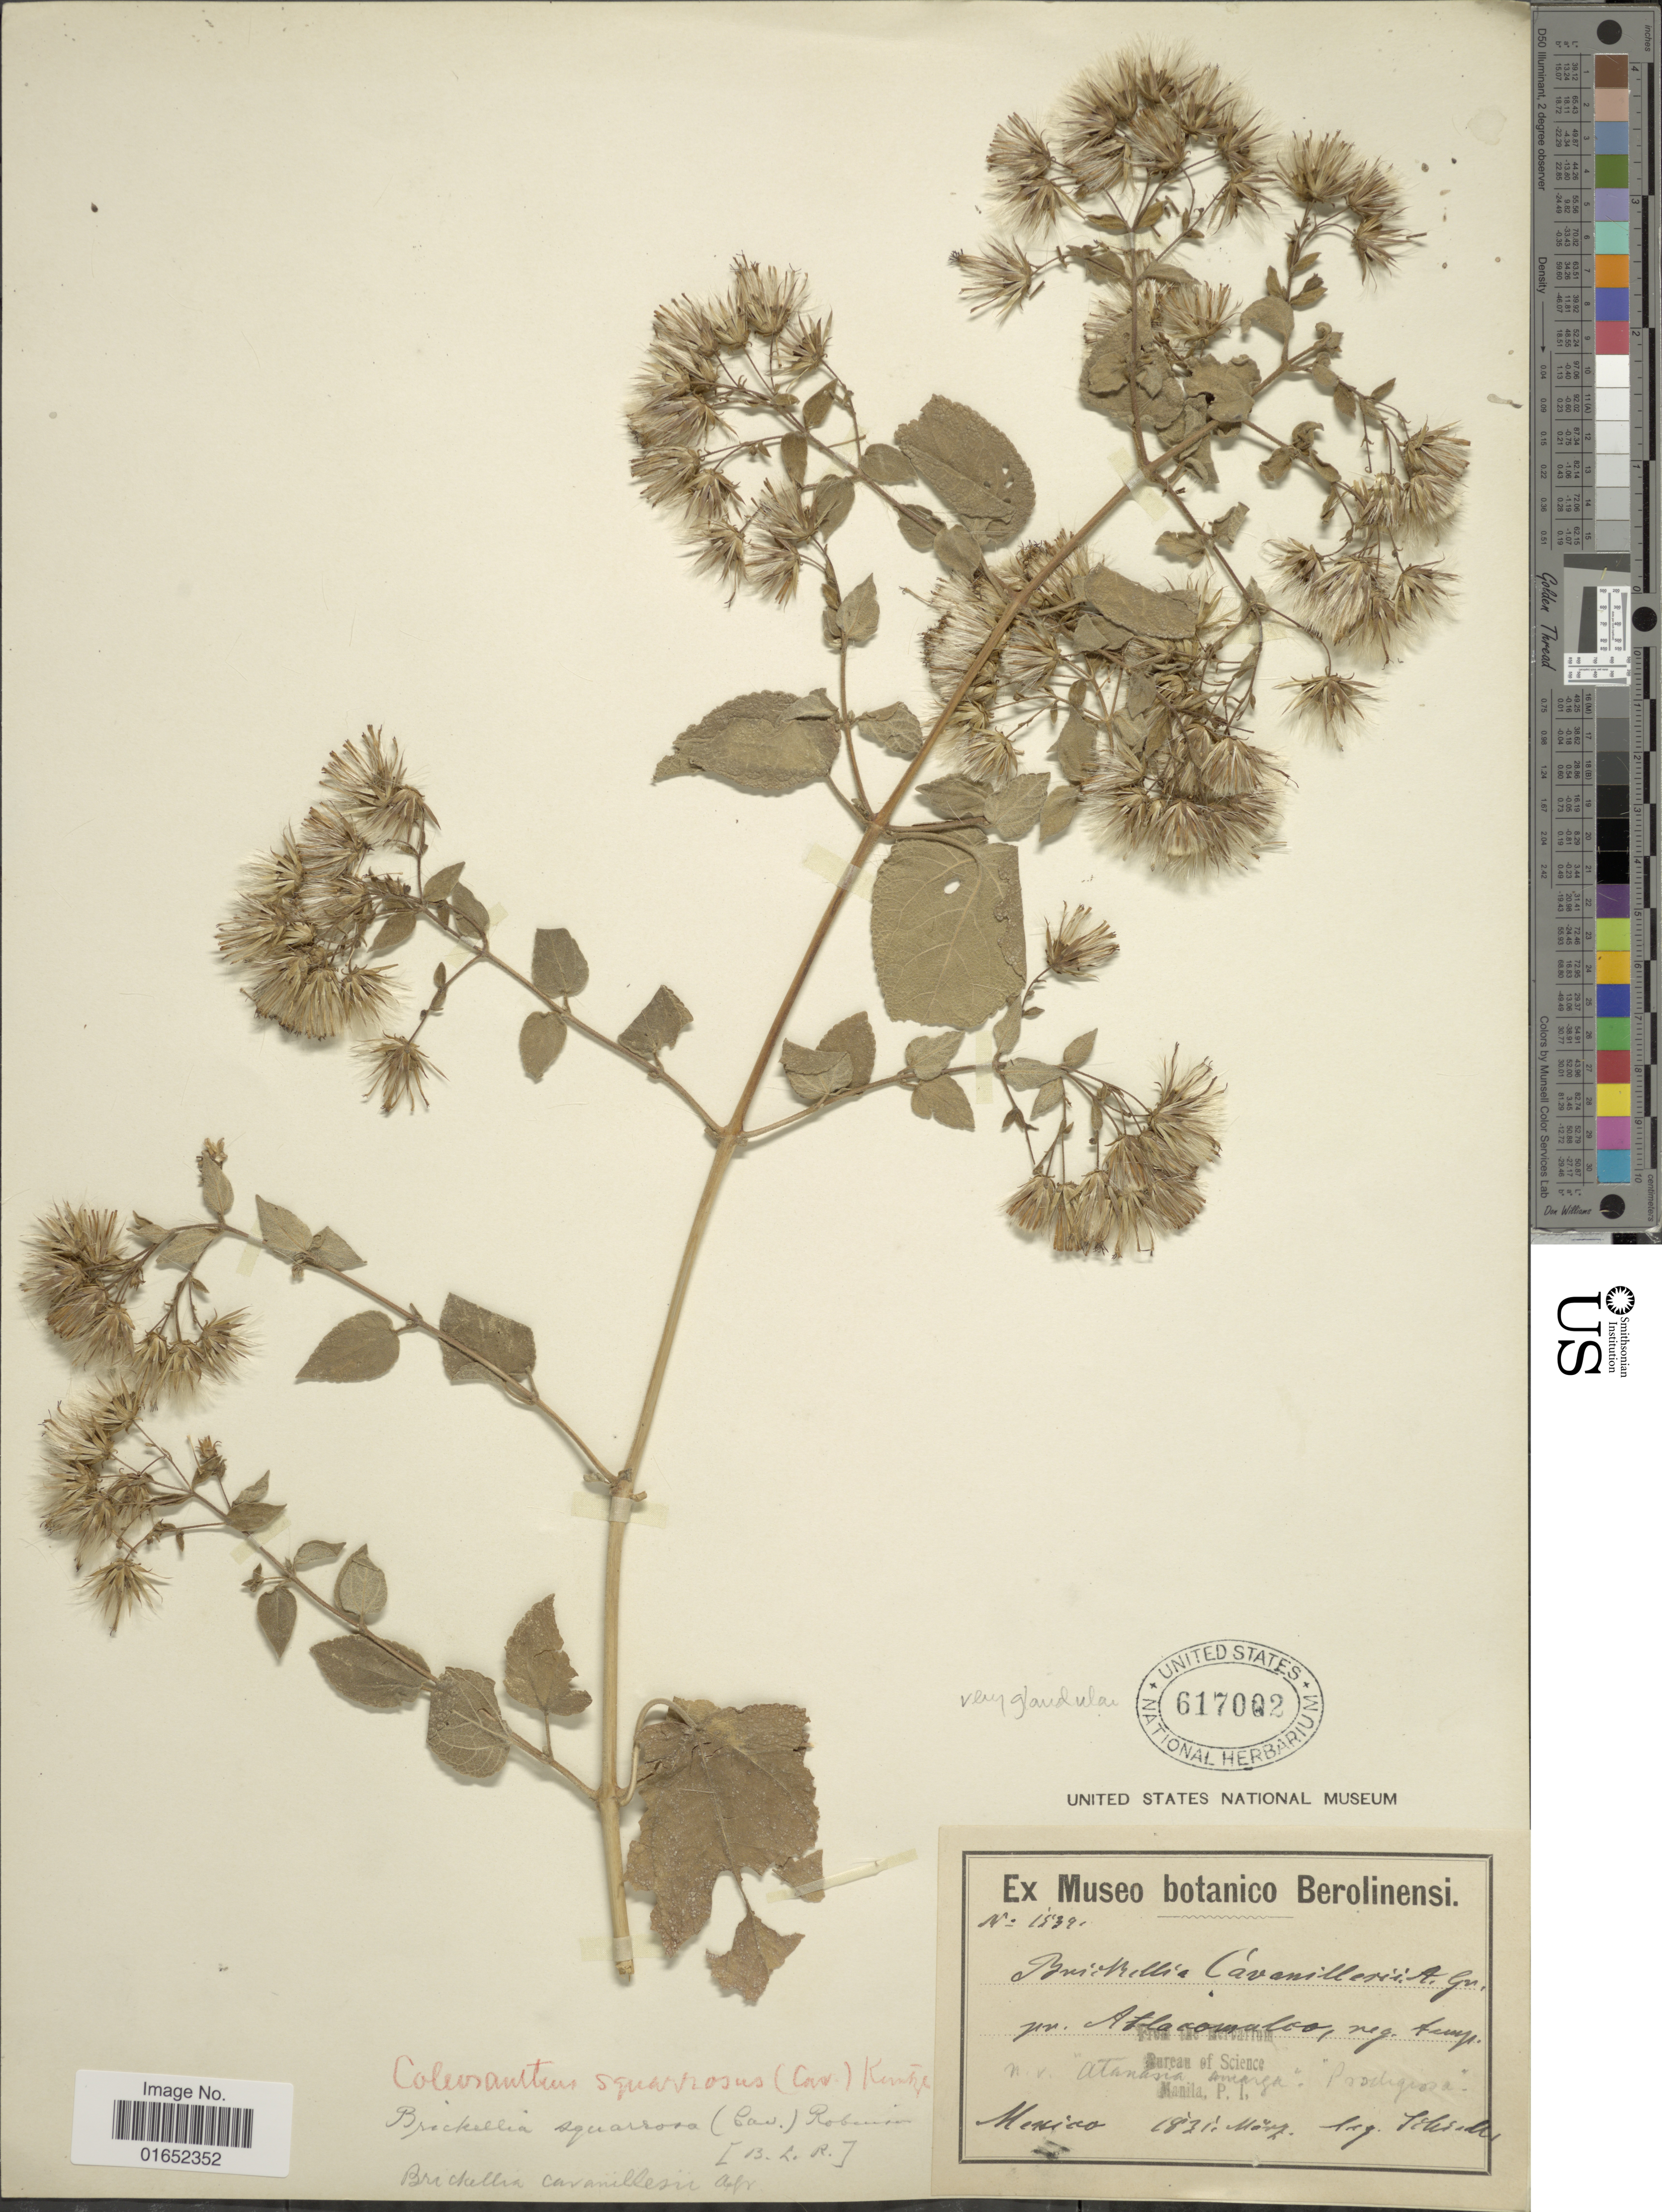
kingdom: Plantae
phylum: Tracheophyta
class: Magnoliopsida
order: Asterales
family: Asteraceae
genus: Brickellia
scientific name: Brickellia squarrosa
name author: B.L. Rob. & Seaton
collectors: C. J. W. Schiede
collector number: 1539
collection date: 1831-03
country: Mexico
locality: pr. Atlacomalco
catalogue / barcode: US 617002